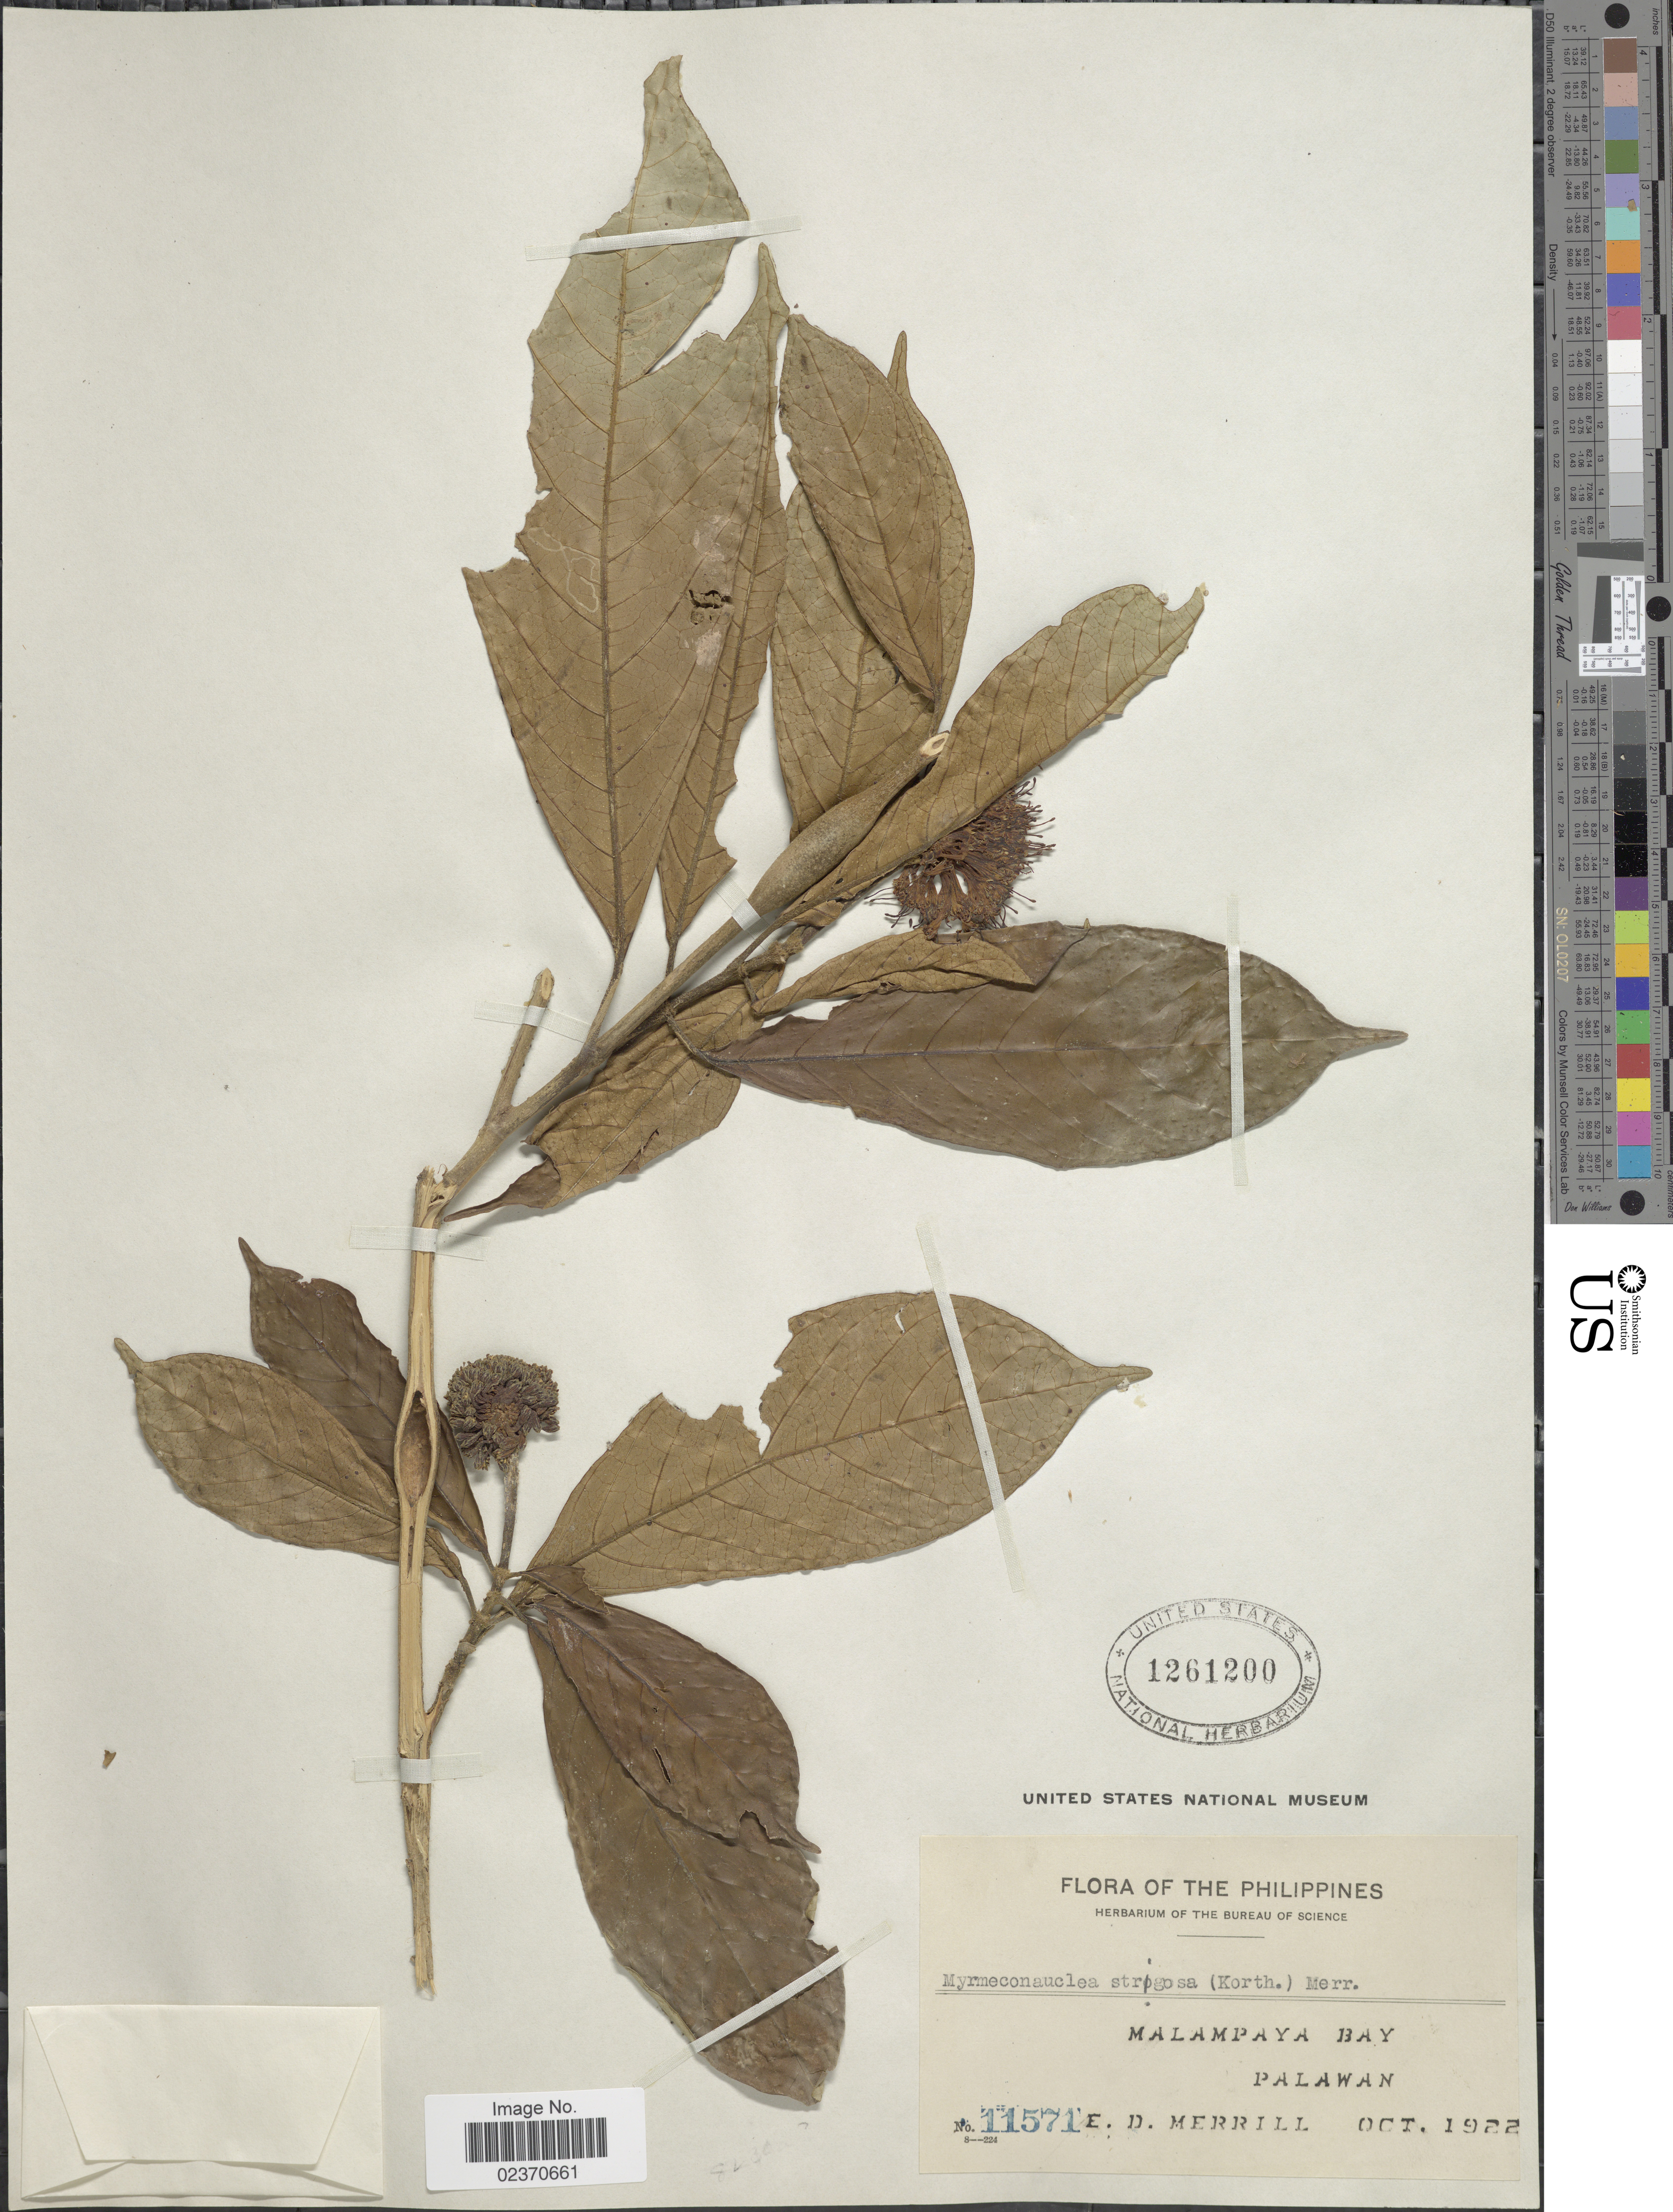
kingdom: Plantae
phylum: Tracheophyta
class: Magnoliopsida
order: Gentianales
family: Rubiaceae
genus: Myrmeconauclea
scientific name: Myrmeconauclea strigosa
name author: (Korth.) Merr.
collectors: E. D. Merrill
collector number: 11571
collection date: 1922-10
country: Philippines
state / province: Mimaropa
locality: Malampaya Bay, Palawan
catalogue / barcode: US 1261200